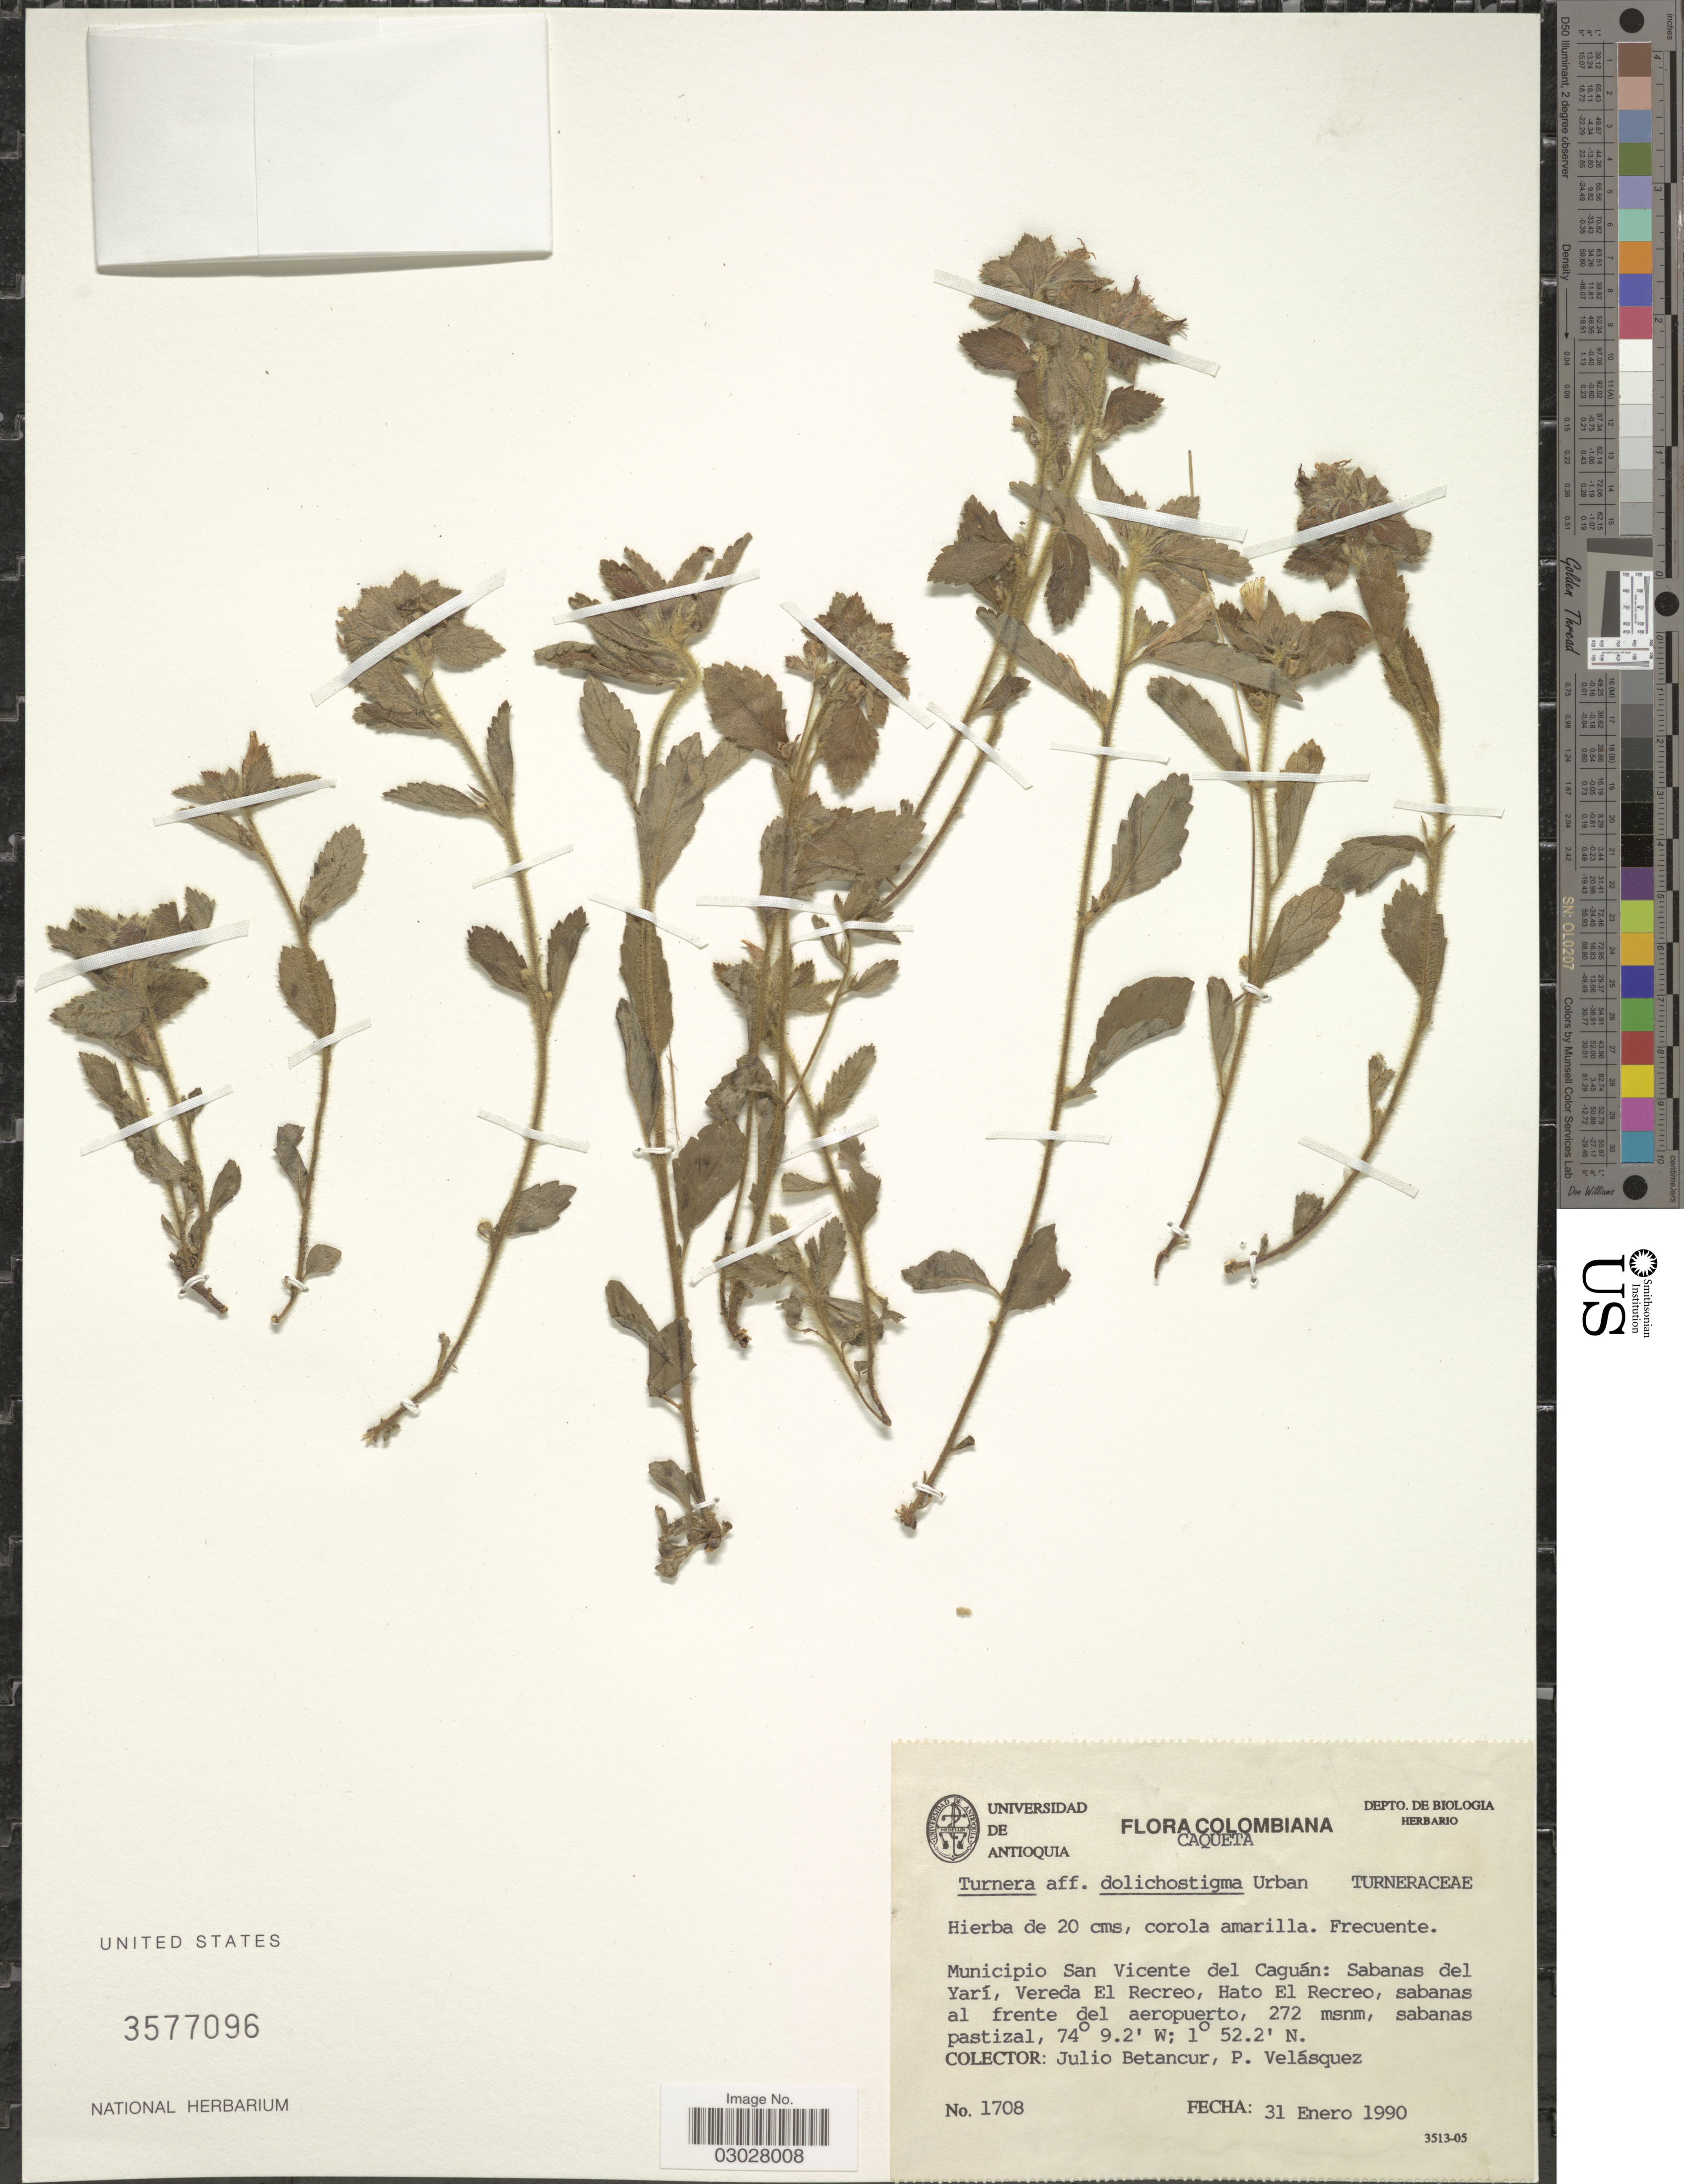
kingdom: Plantae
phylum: Tracheophyta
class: Magnoliopsida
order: Malpighiales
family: Turneraceae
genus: Turnera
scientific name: Turnera dolichostigma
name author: Urb.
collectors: J. Betancur & P. Velasquez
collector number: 1708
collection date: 1990-01-31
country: Colombia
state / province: Caquetá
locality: Municipio San Vicente del Caguán: Sabanas del Yarí, Vereda El Recreo, Hato El Recreo.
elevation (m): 272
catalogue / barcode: US 3577096